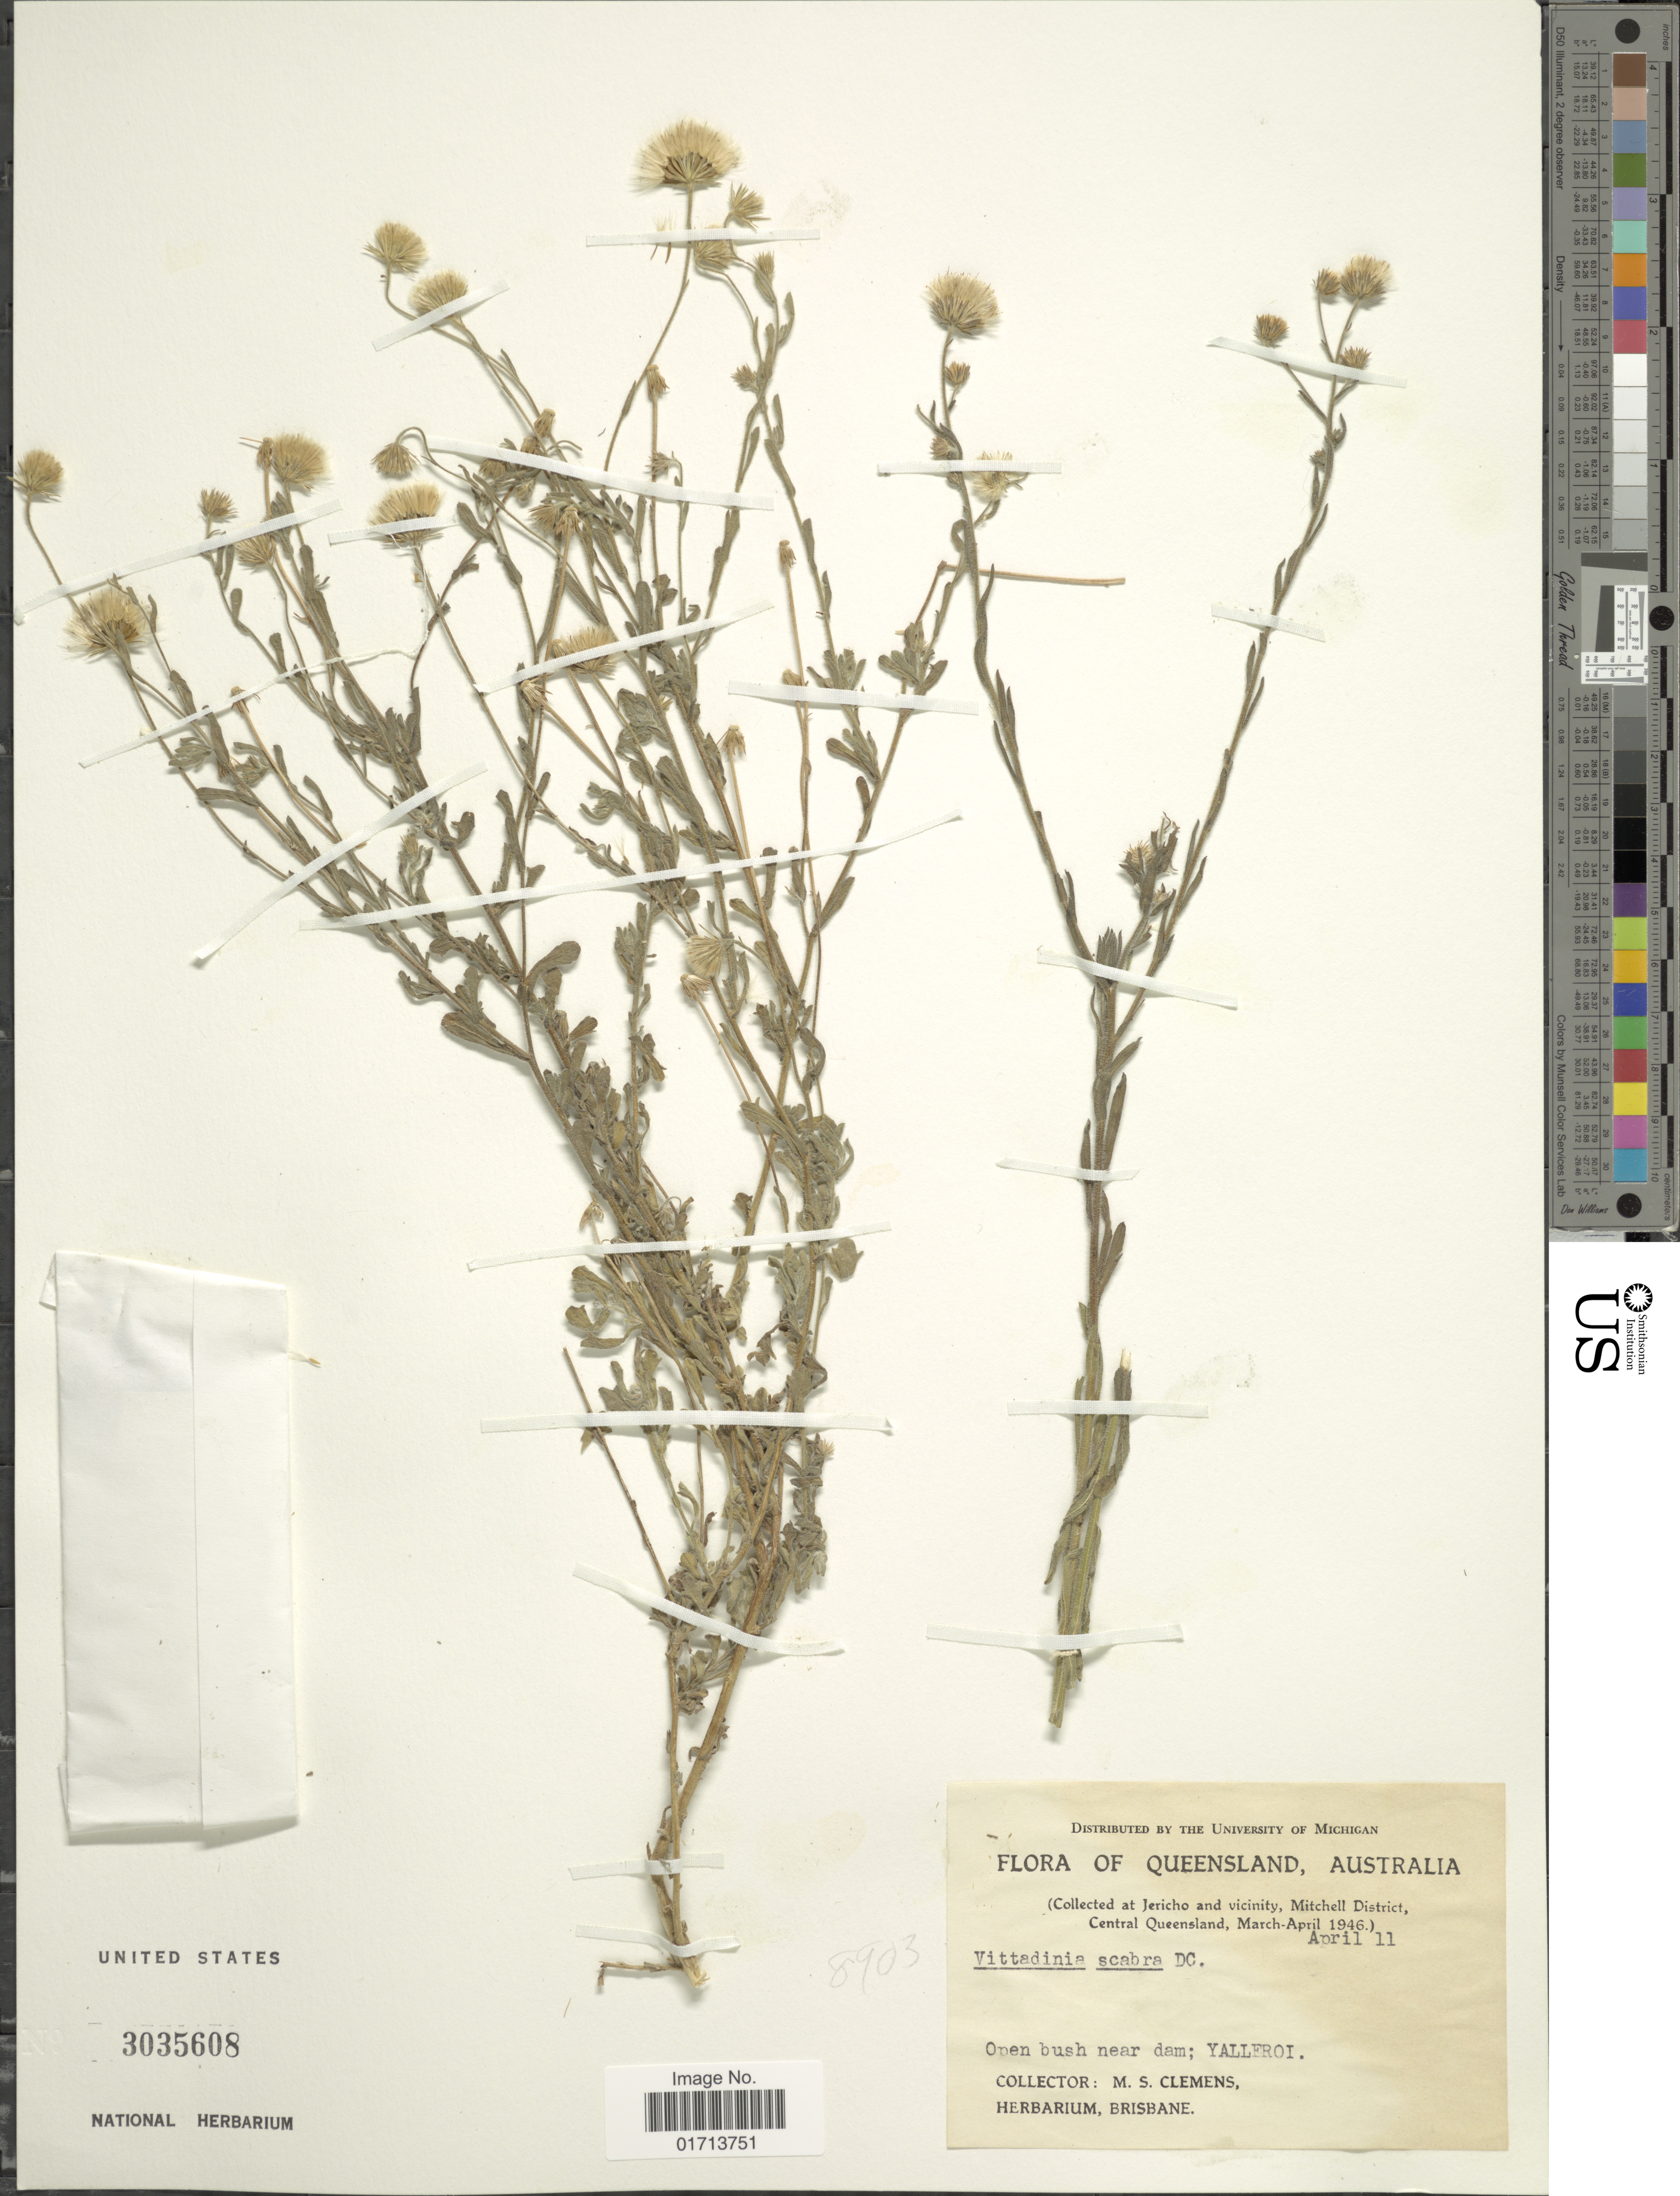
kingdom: Plantae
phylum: Tracheophyta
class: Magnoliopsida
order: Asterales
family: Asteraceae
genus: Vittadinia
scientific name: Vittadinia scabra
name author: DC.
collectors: M. S. Clemens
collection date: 1946-04-11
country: Australia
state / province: Queensland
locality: Jericho and vicinity, Mitchell District, Central Queensland, Open bush near dam; Yalleroi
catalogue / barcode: US 3035608